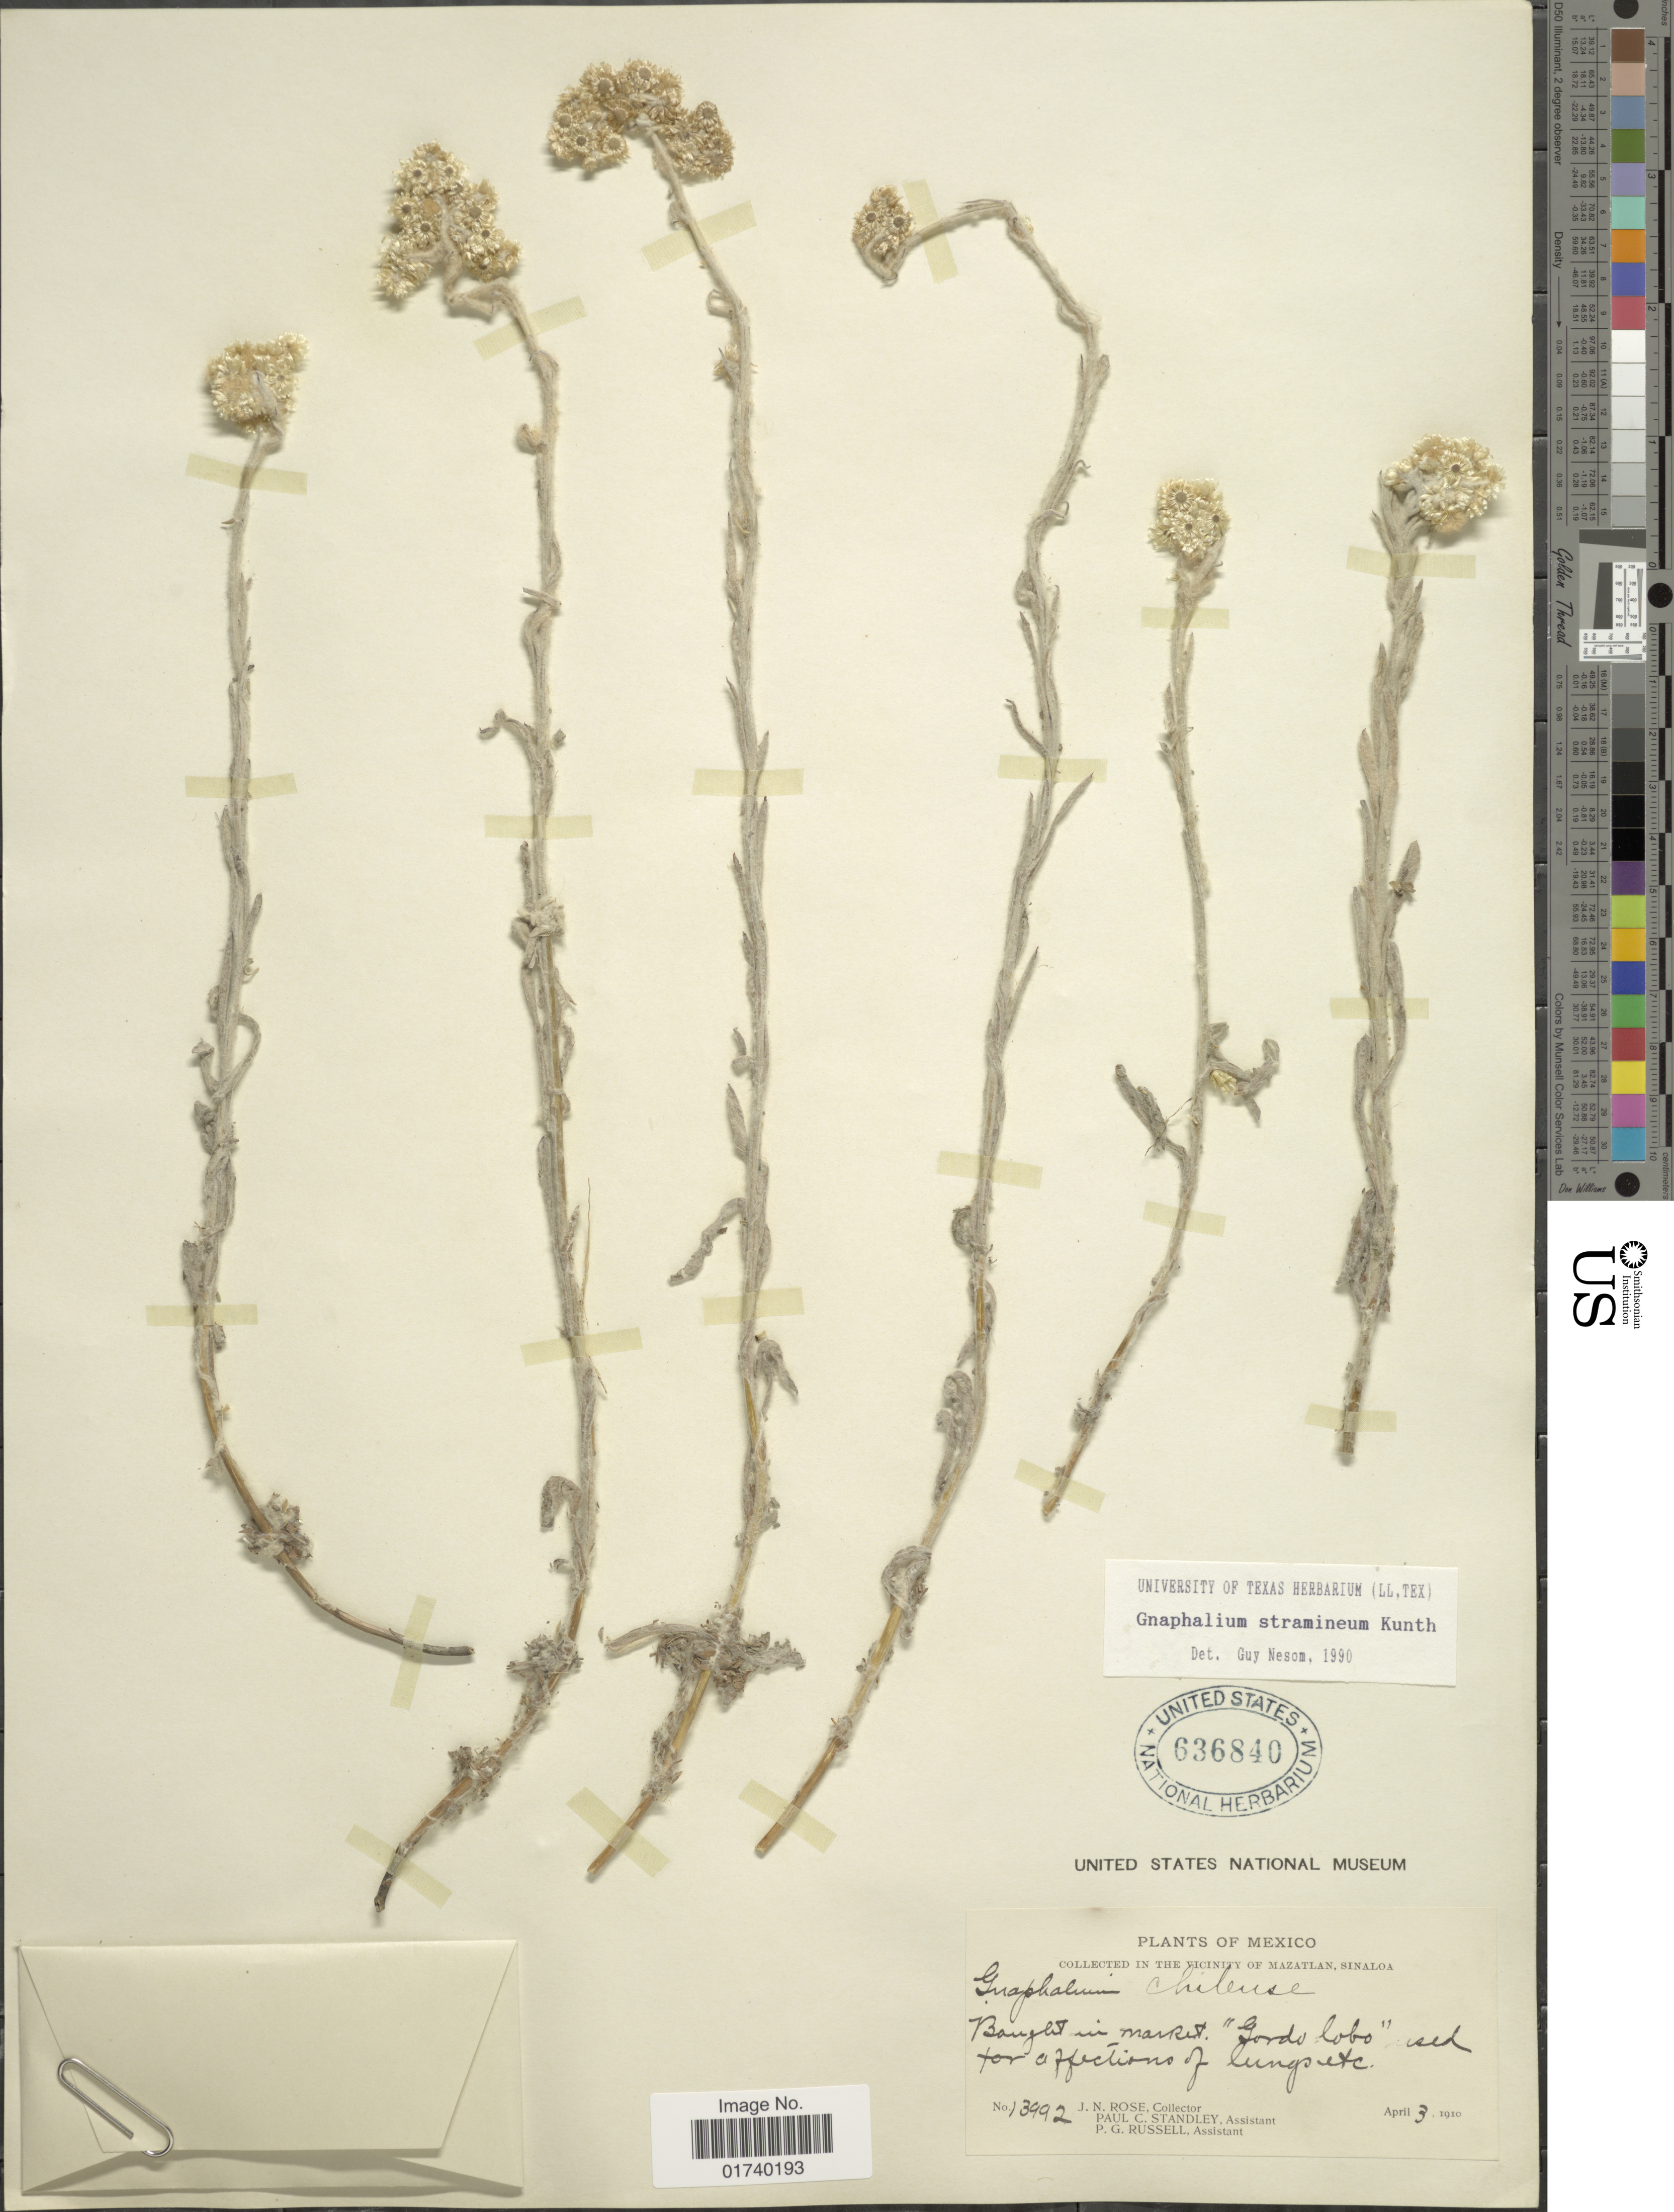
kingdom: Plantae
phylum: Tracheophyta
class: Magnoliopsida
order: Asterales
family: Asteraceae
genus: Pseudognaphalium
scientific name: Pseudognaphalium stramineum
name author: (Kunth) Anderb.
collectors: J. N. Rose, P. C. Standley & P. G. Russell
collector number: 13992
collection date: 1910-04-03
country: Mexico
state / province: Sinaloa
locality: The vicinity of Mazatlan sinaloa.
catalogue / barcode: US 636840